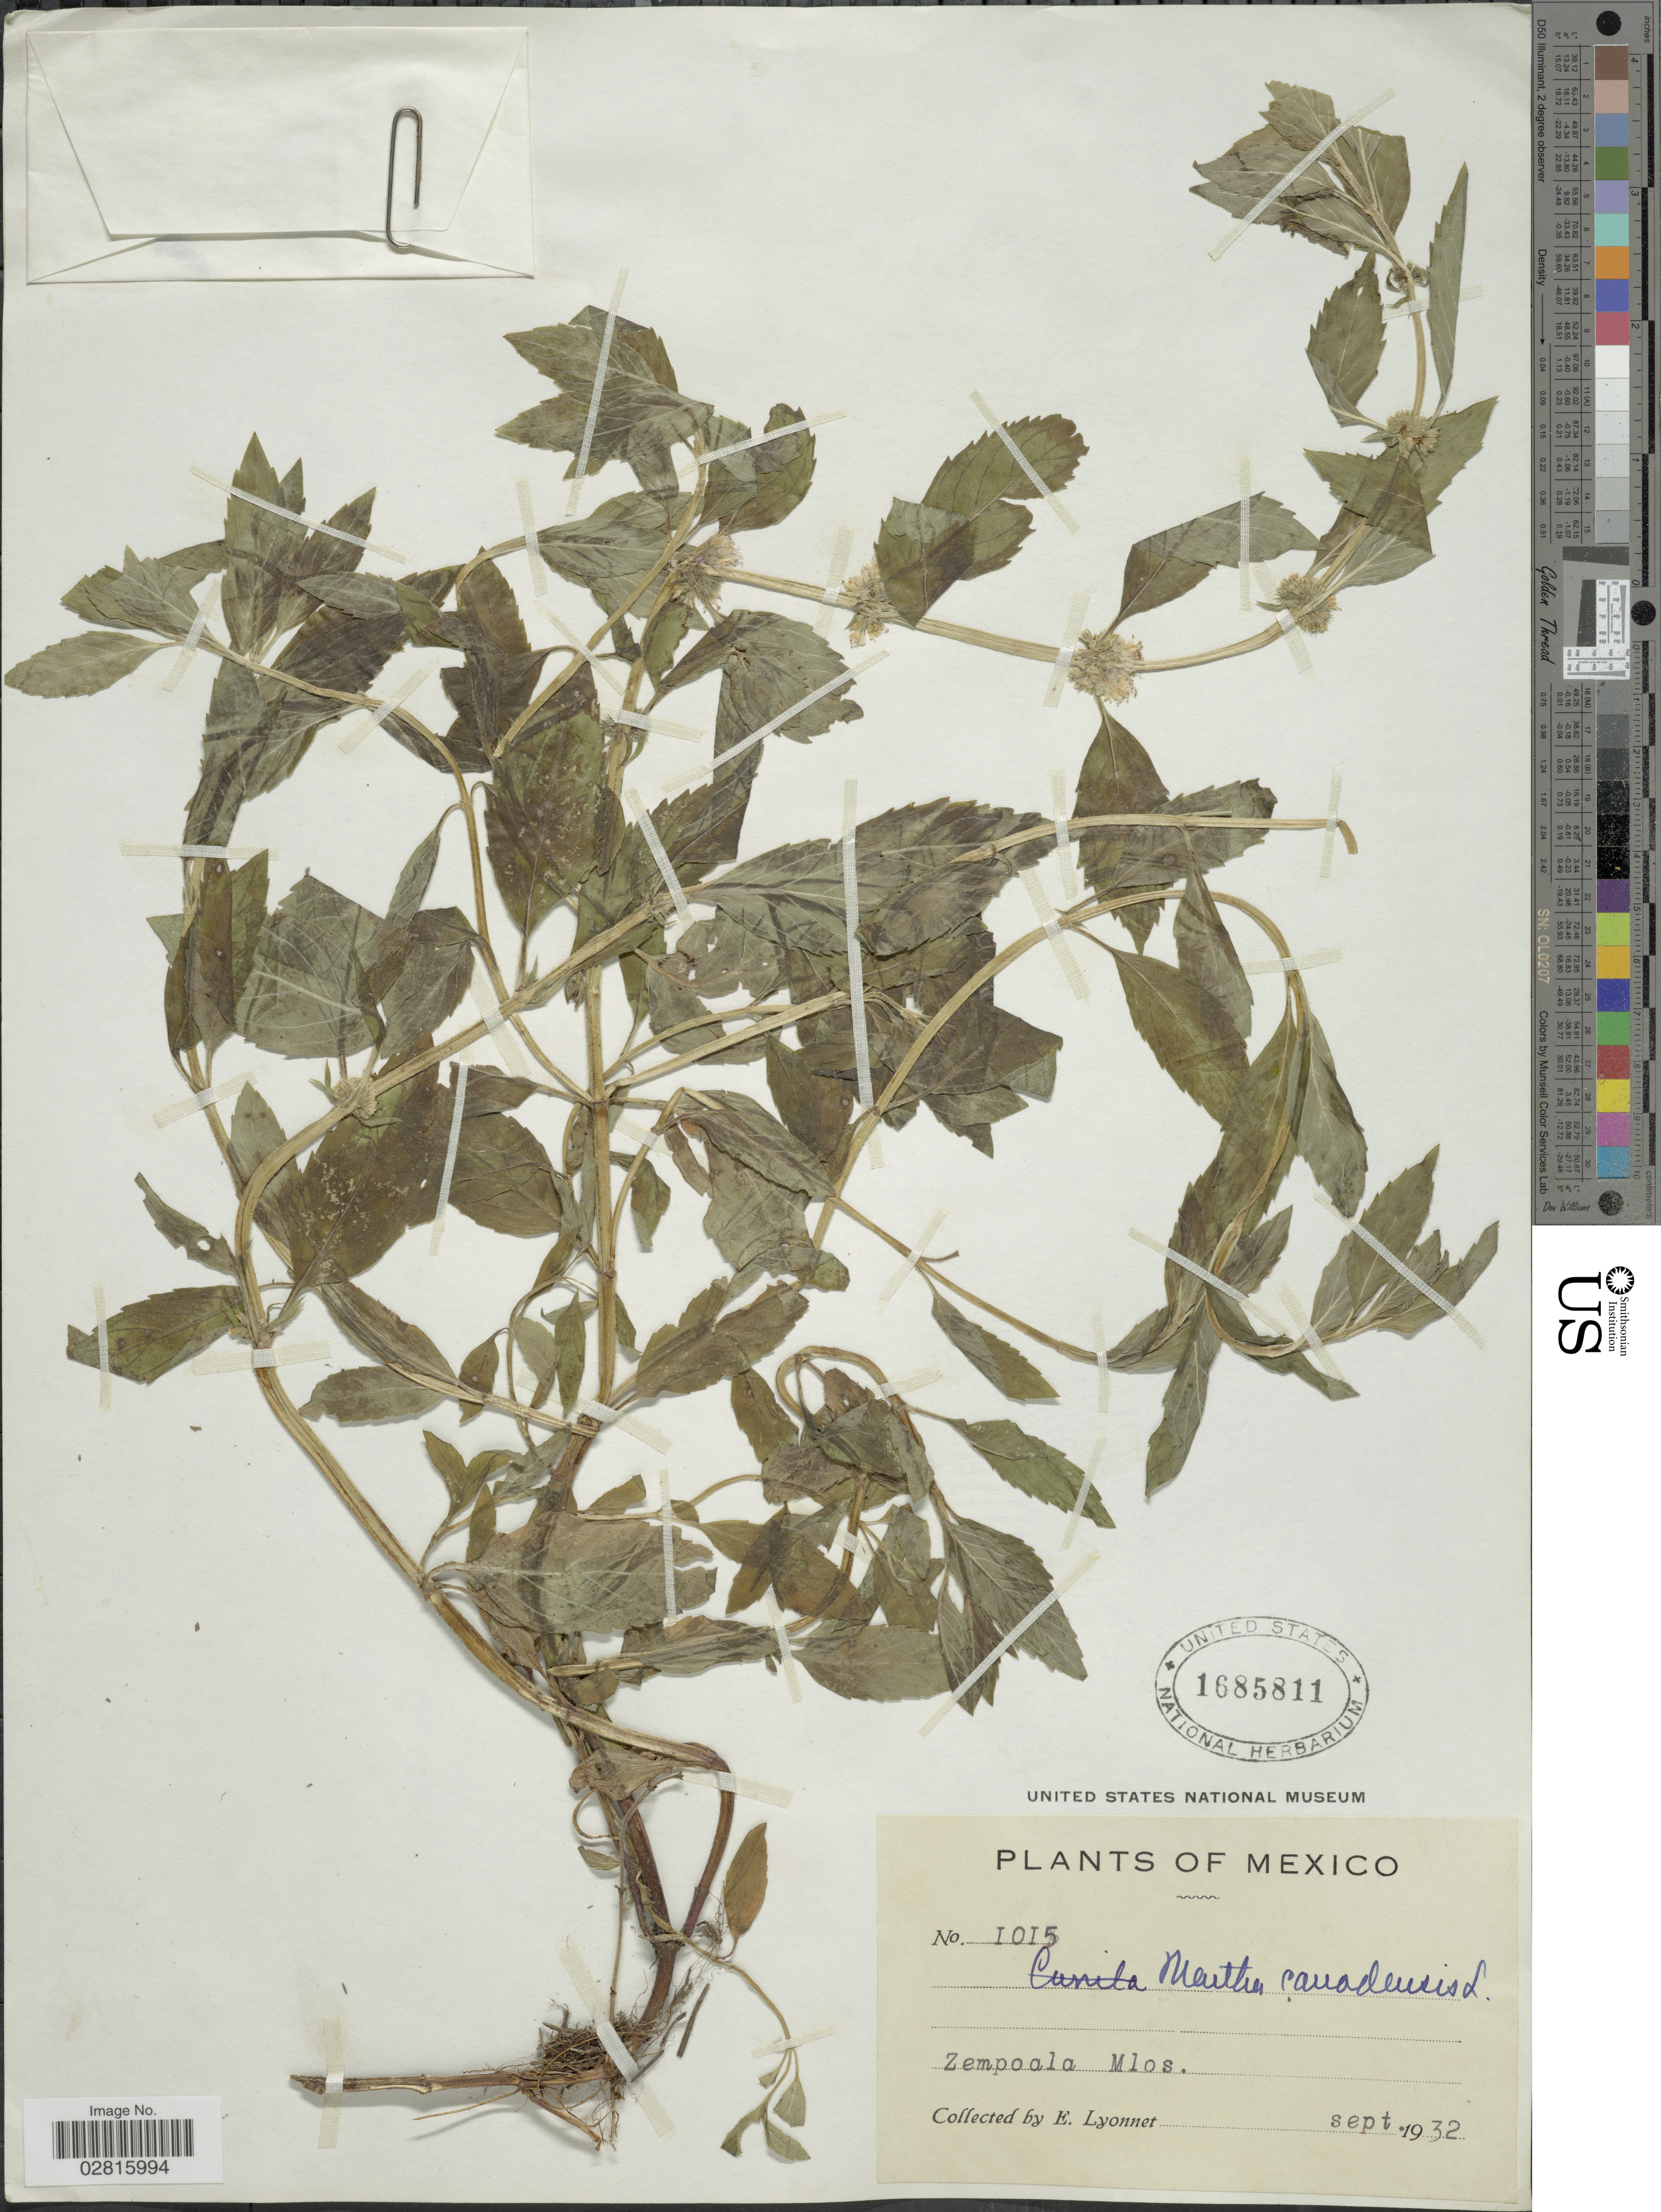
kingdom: Plantae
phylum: Tracheophyta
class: Magnoliopsida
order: Lamiales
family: Lamiaceae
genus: Mentha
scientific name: Mentha canadensis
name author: L.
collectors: E. Lyonnet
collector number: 1015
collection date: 1932-09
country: Mexico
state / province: Morelos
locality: Zempoala Mlos.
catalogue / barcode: US 1685811